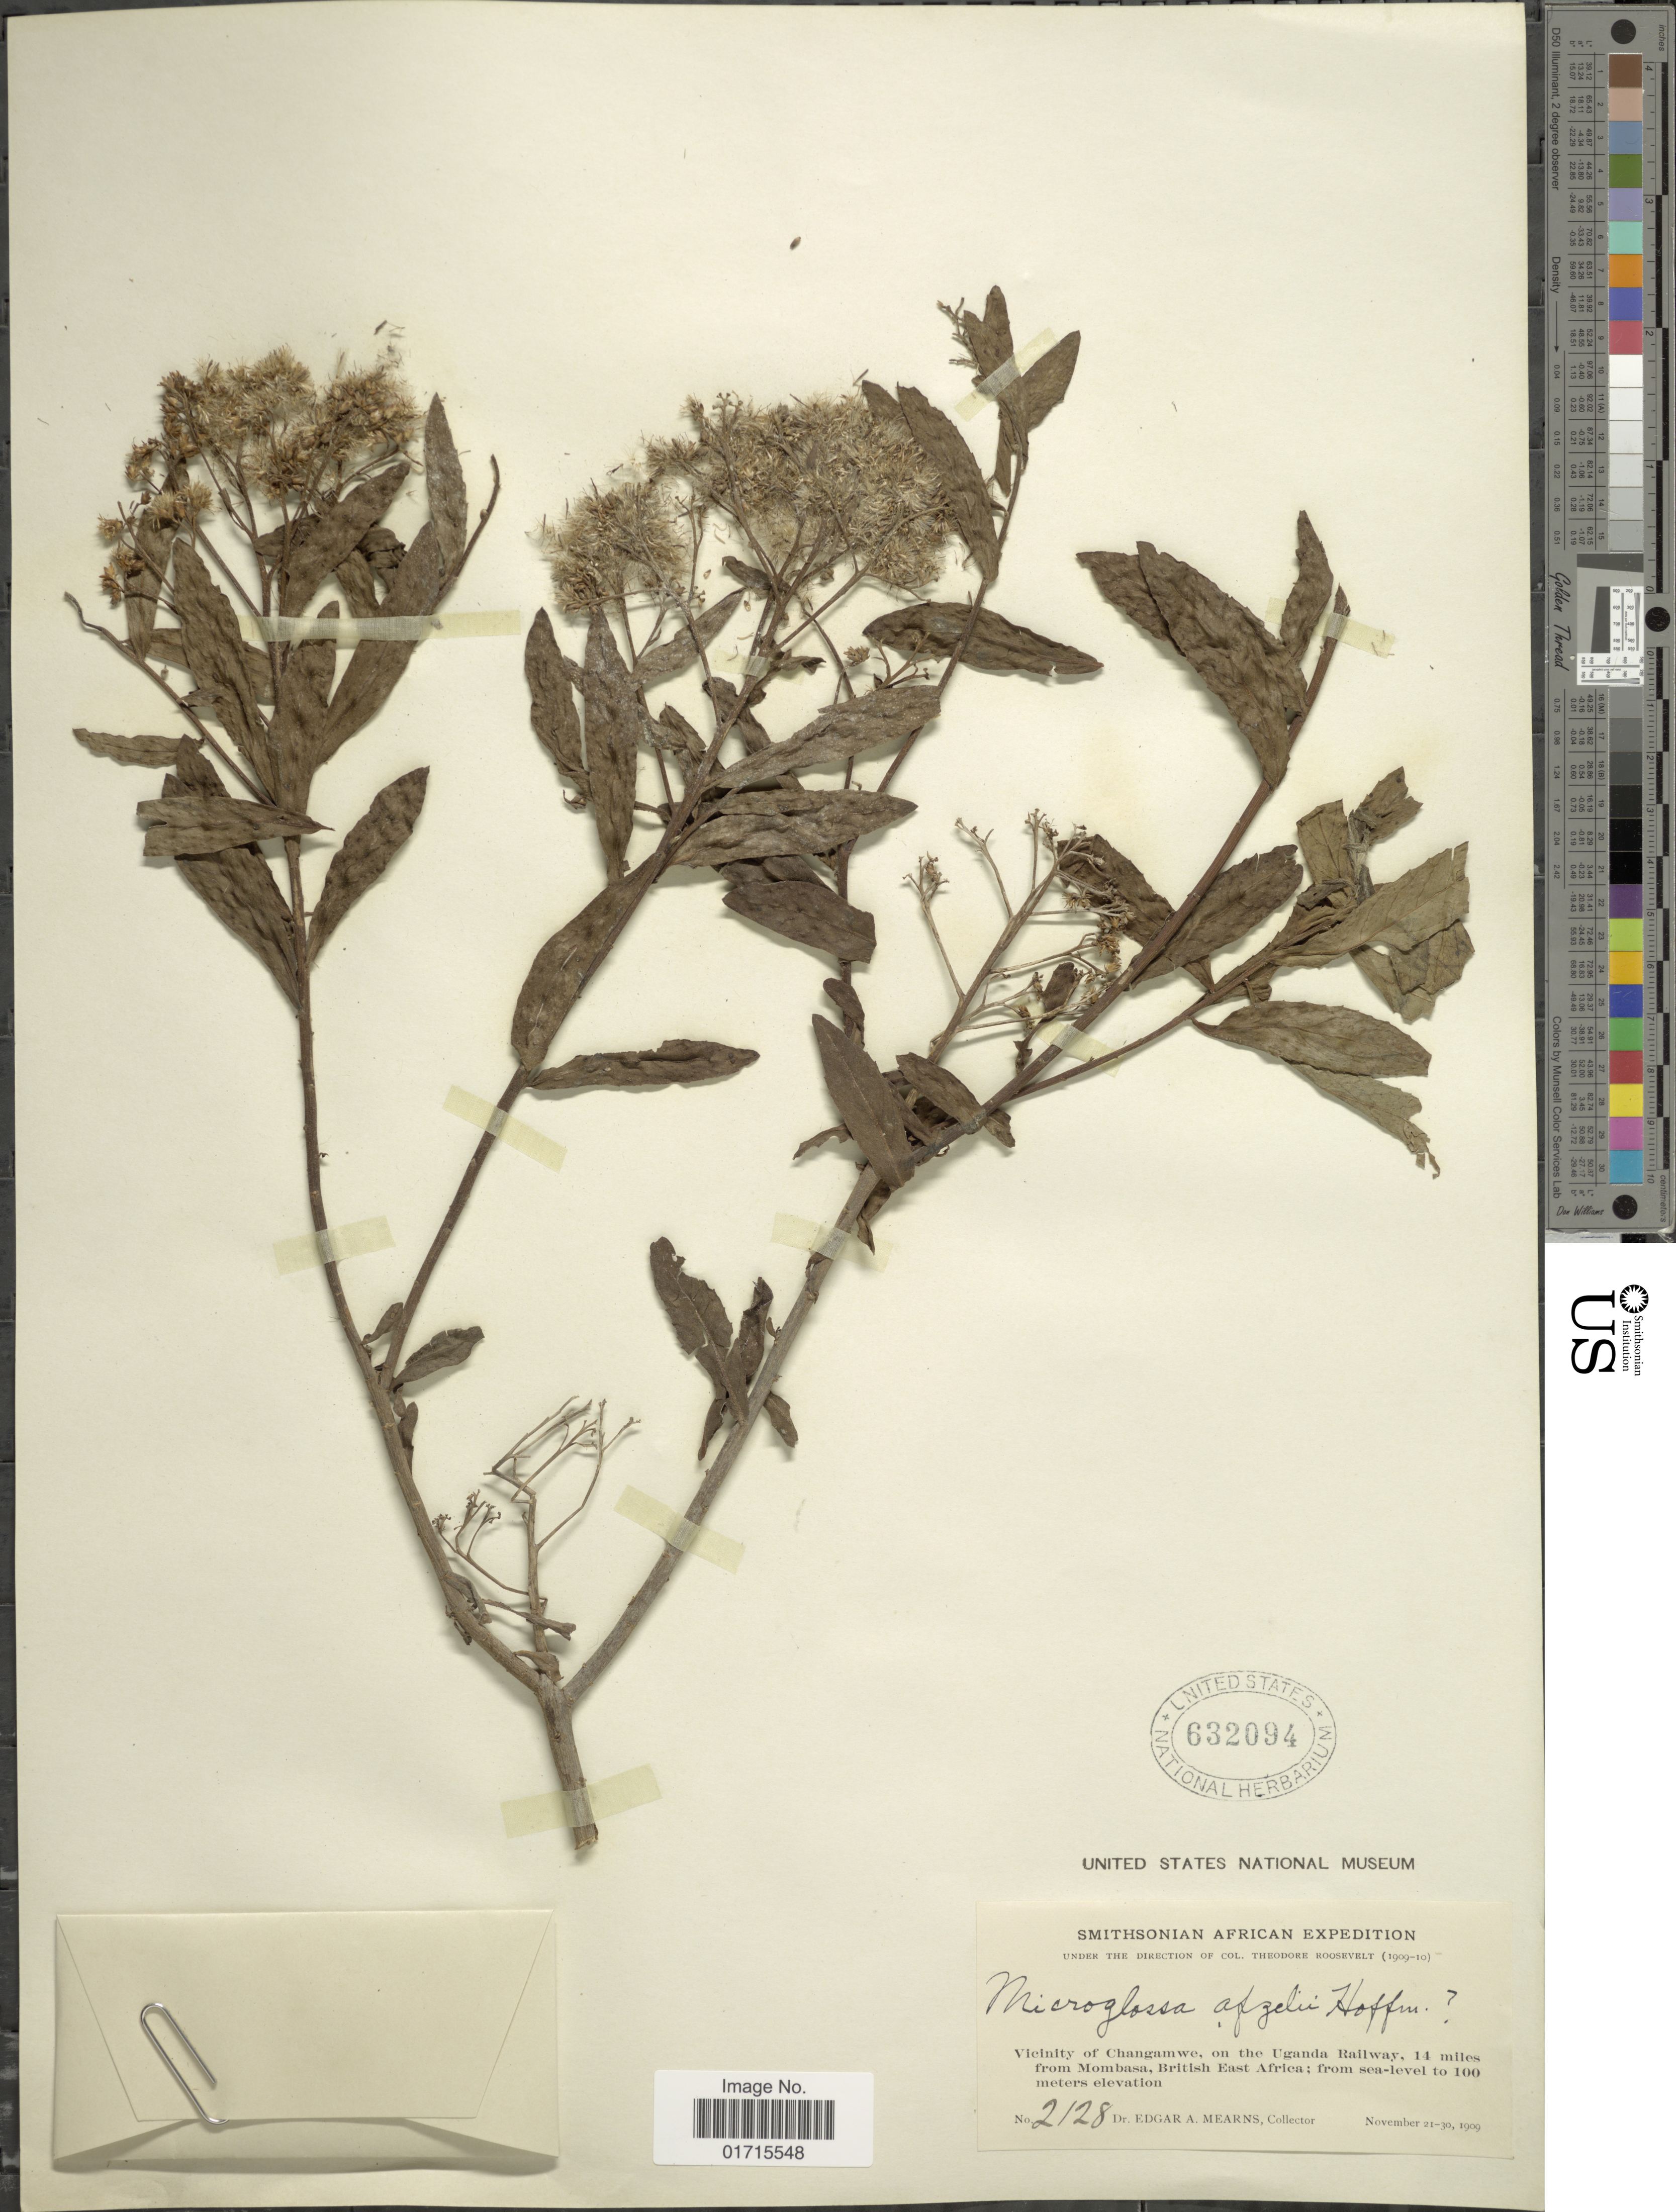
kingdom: Plantae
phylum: Tracheophyta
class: Magnoliopsida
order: Asterales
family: Asteraceae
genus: Microglossa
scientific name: Microglossa afzelii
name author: O. Hoffm.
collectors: E. A. Mearns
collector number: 2128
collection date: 1909-11-21/1909-11-30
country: Uganda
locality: Vicinity of Changamwe, on the Uganda Railway, 14 miles from Mombasa, British East Africa:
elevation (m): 100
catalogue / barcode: US 632094